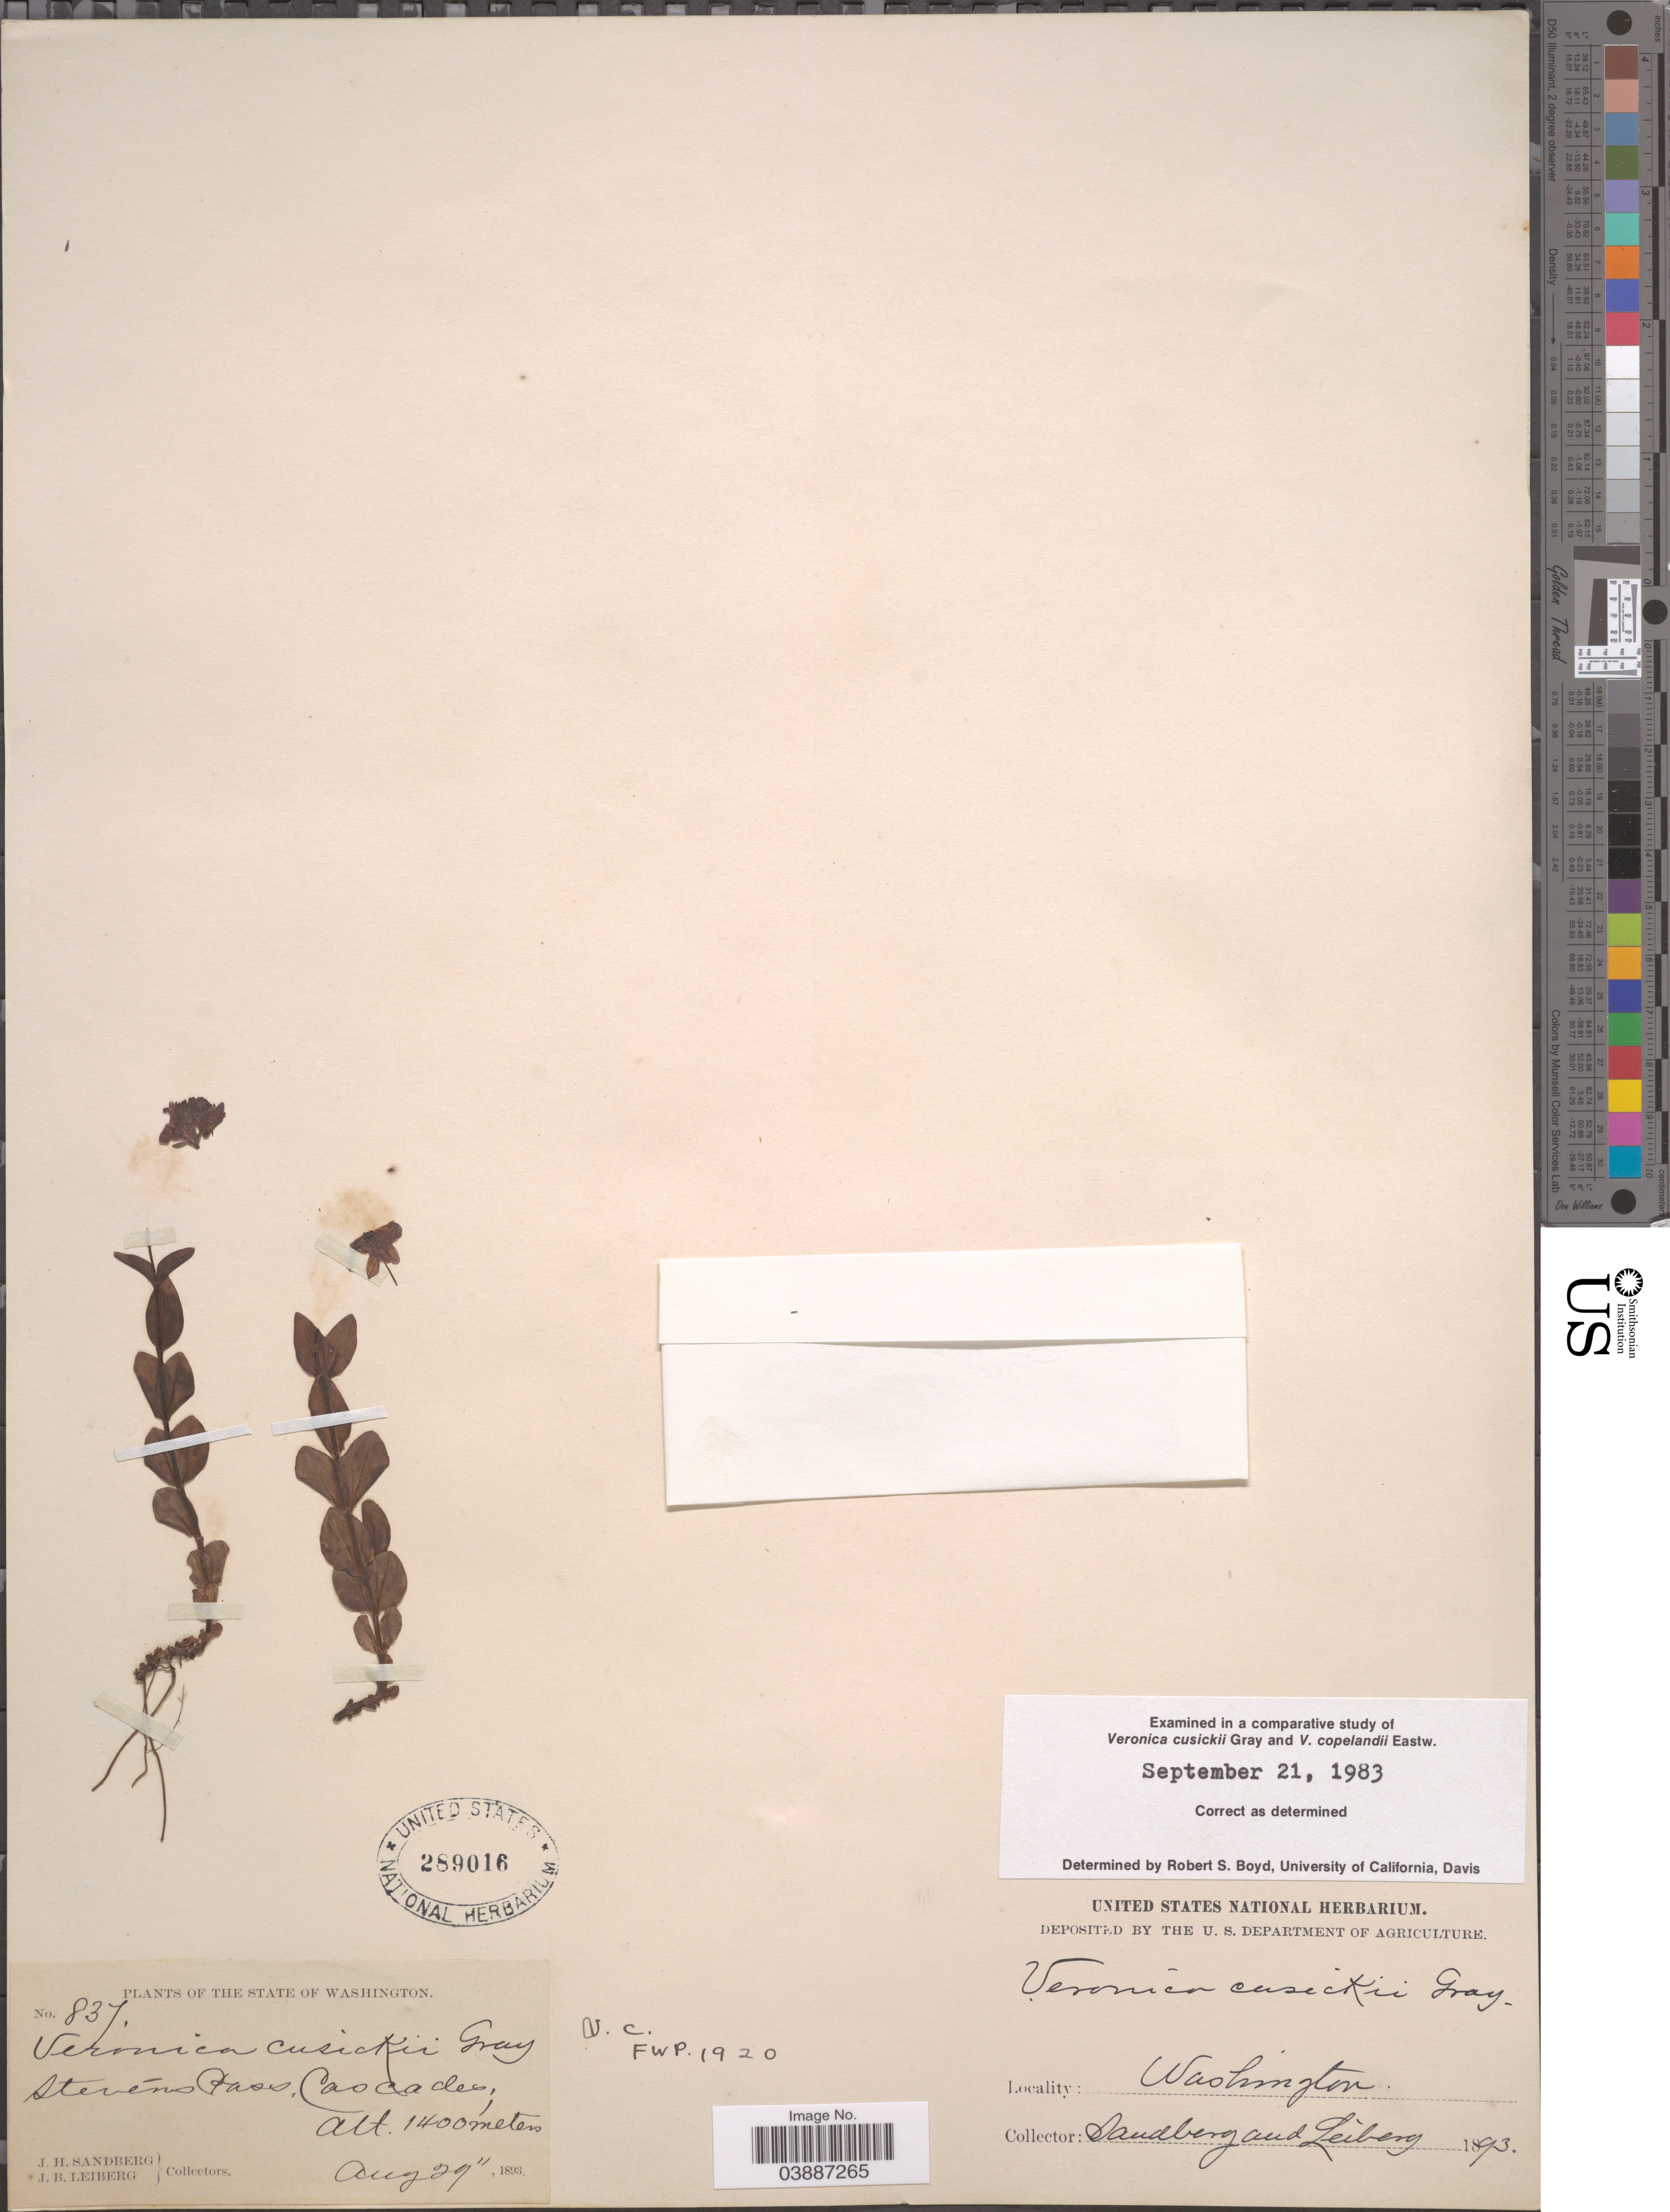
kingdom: Plantae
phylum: Tracheophyta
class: Magnoliopsida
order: Lamiales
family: Plantaginaceae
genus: Veronica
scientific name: Veronica cusickii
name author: A. Gray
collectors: J. H. Sandberg & J. B. Leiberg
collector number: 837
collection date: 1893-08-29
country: United States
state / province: Washington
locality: Stevens Pass, Cascades.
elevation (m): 1400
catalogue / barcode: US 289016